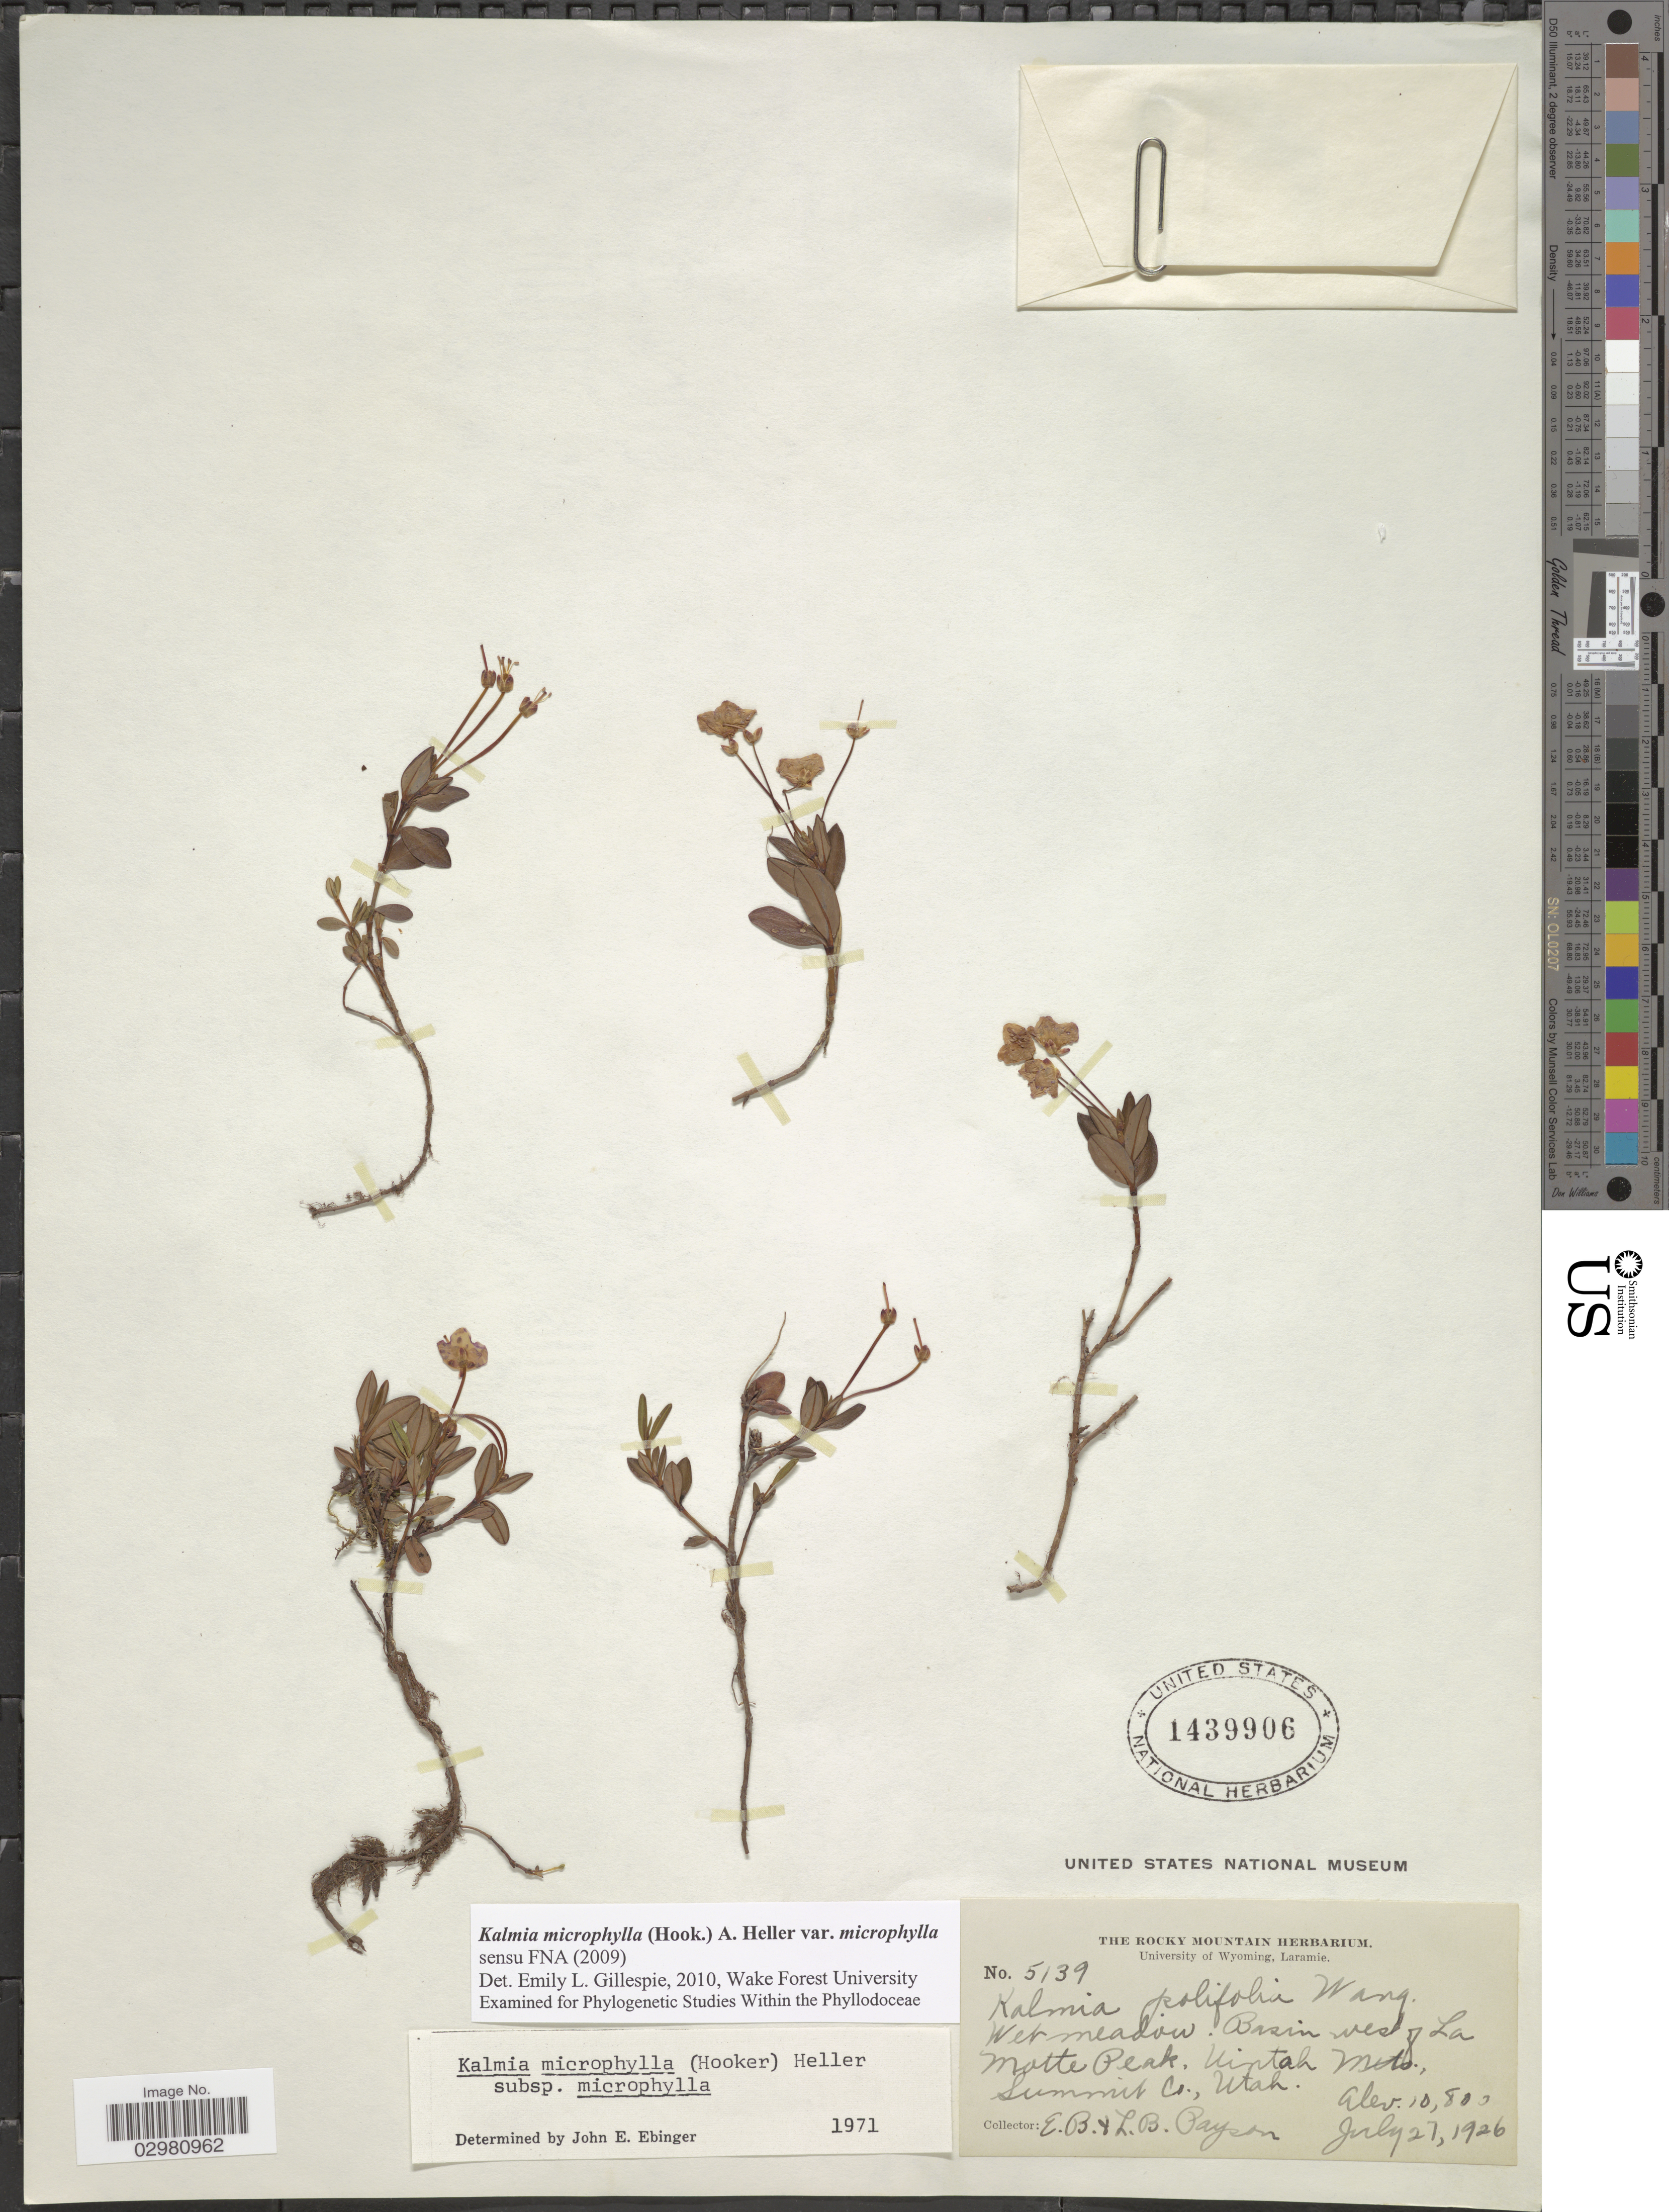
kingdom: Plantae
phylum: Tracheophyta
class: Magnoliopsida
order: Ericales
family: Ericaceae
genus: Kalmia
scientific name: Kalmia microphylla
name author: (Hook.) A. Heller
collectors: E. B. Payson & L. Payson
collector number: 5139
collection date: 1926-07-27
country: United States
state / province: Utah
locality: Basin west of La Motte Peak, Uintah Mts., Summit Co.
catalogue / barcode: US 1439906